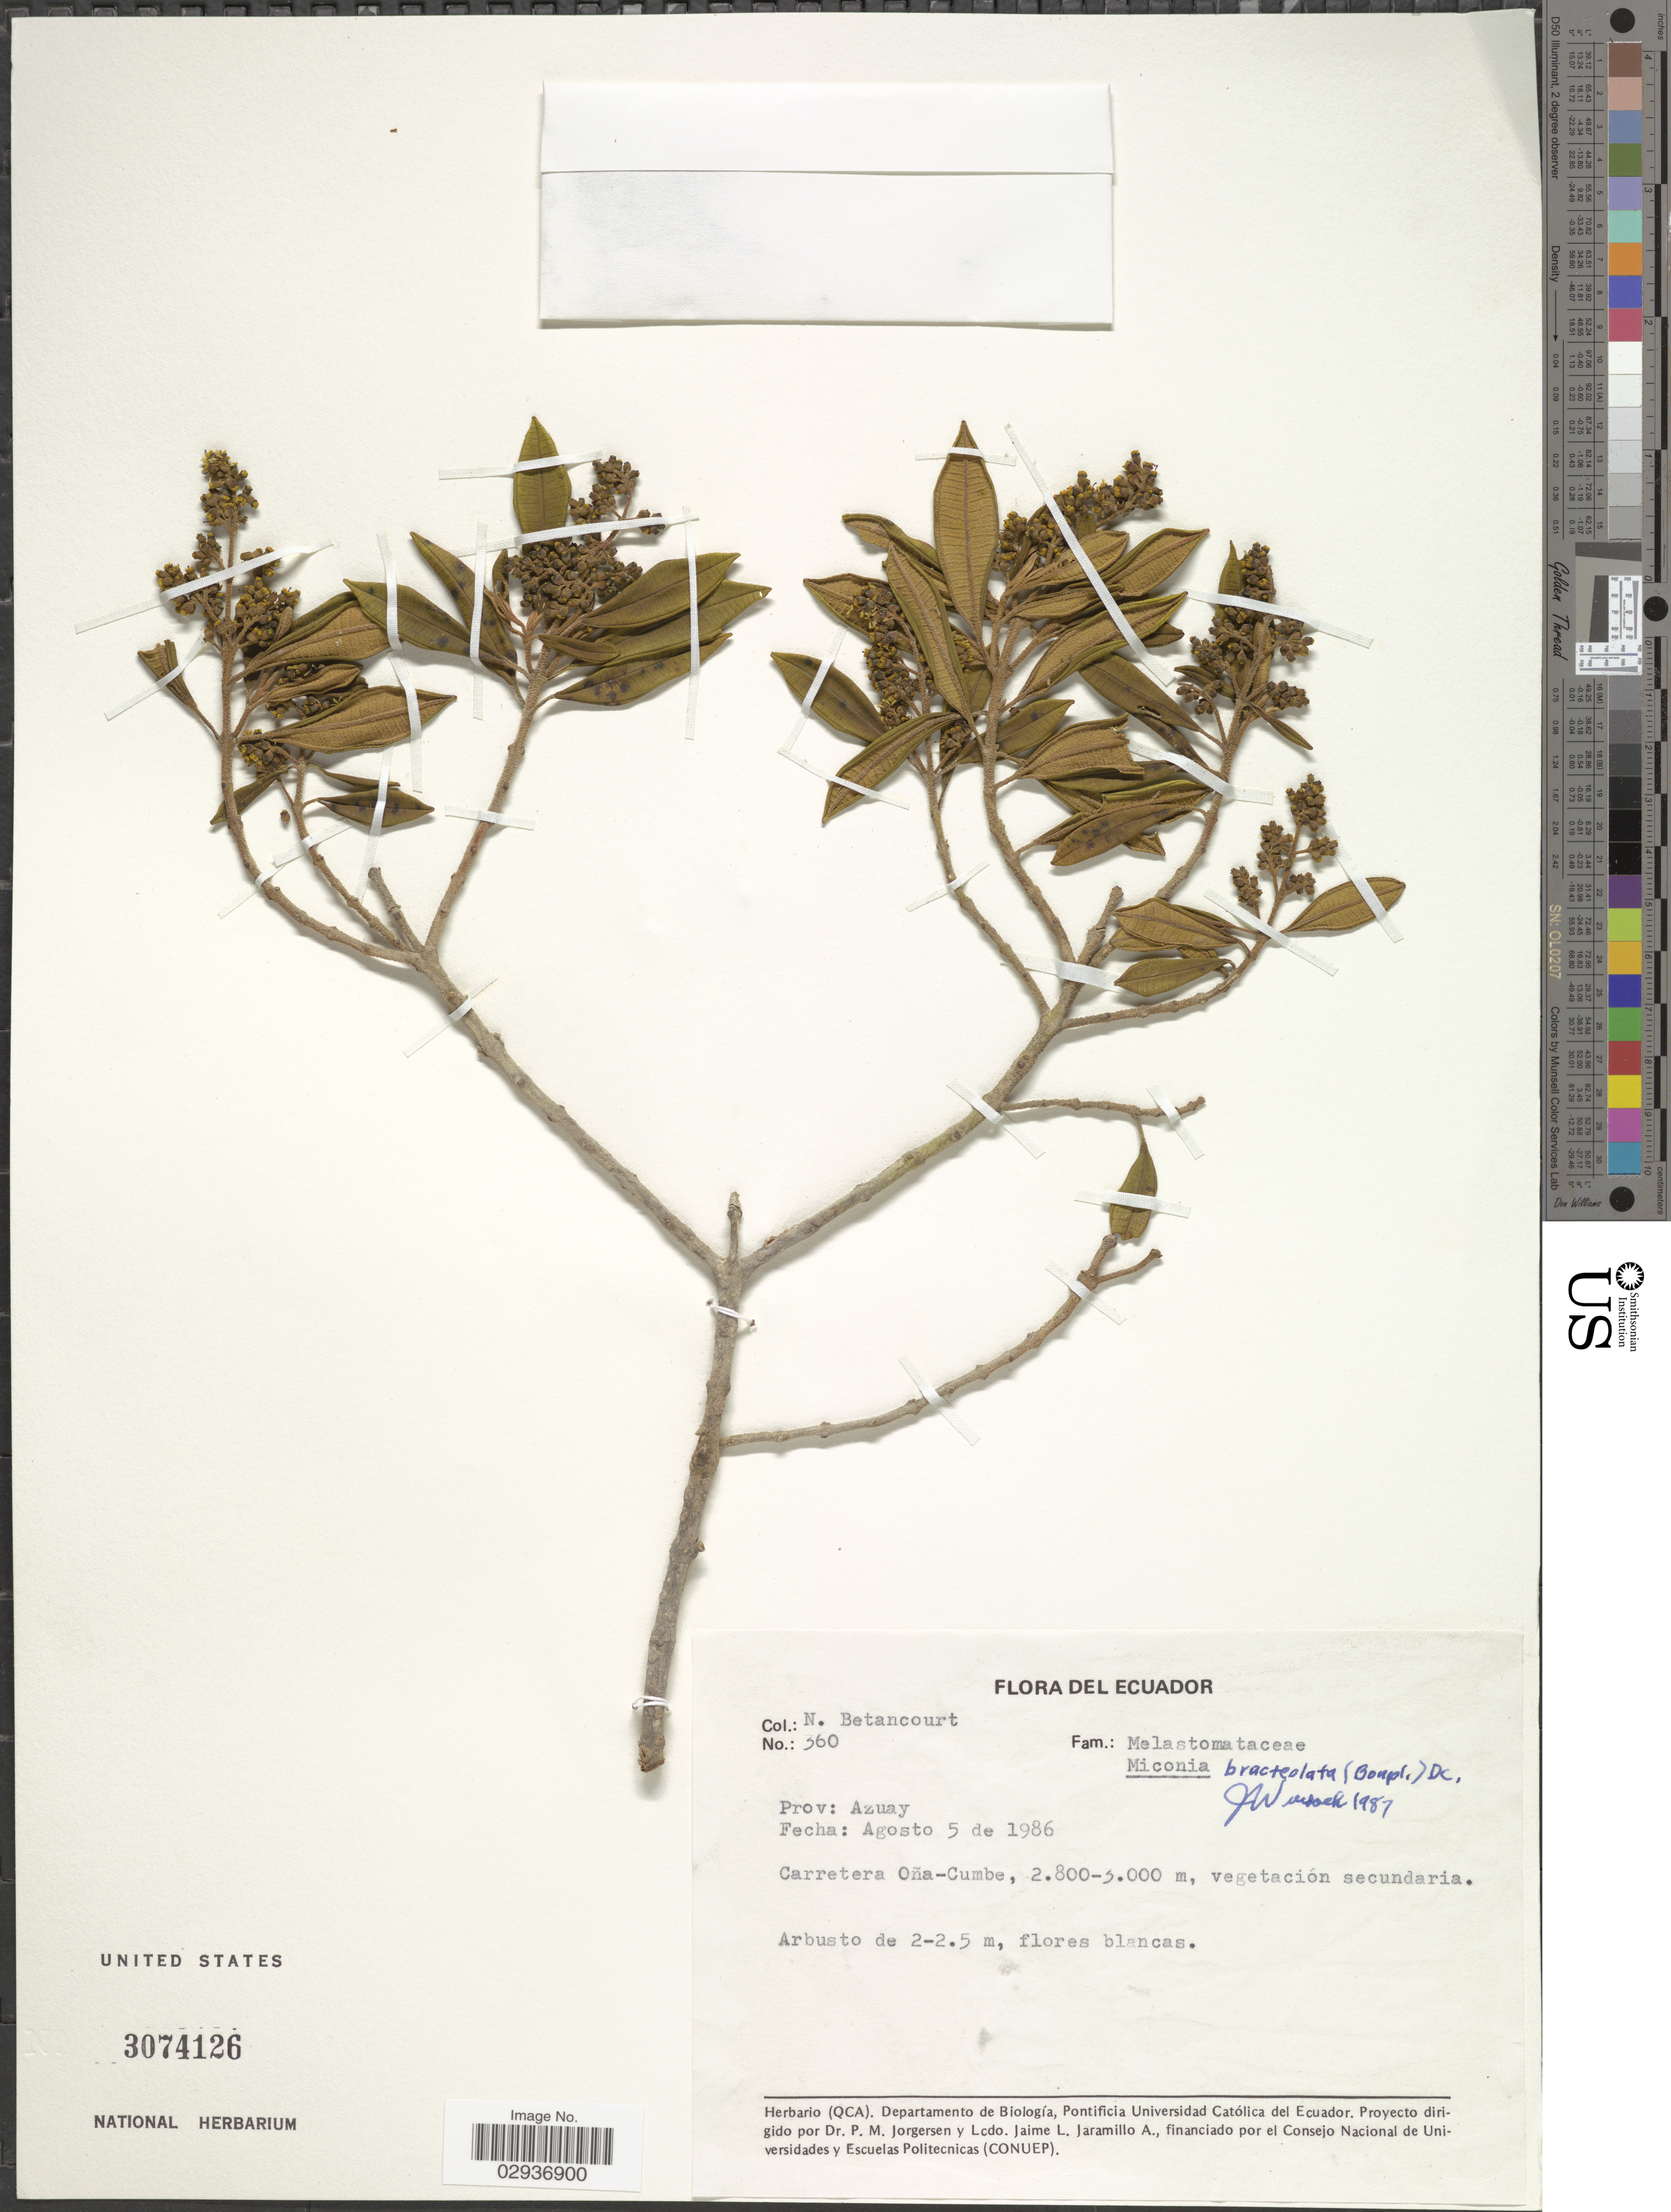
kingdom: Plantae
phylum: Tracheophyta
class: Magnoliopsida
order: Myrtales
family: Melastomataceae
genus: Miconia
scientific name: Miconia bracteolata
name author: (Bonpl.) DC.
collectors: N. Betancourt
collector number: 360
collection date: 1986-08-05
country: Ecuador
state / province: Azuay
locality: Carretera Oña-Cumbe.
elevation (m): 2800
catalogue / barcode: US 3074126